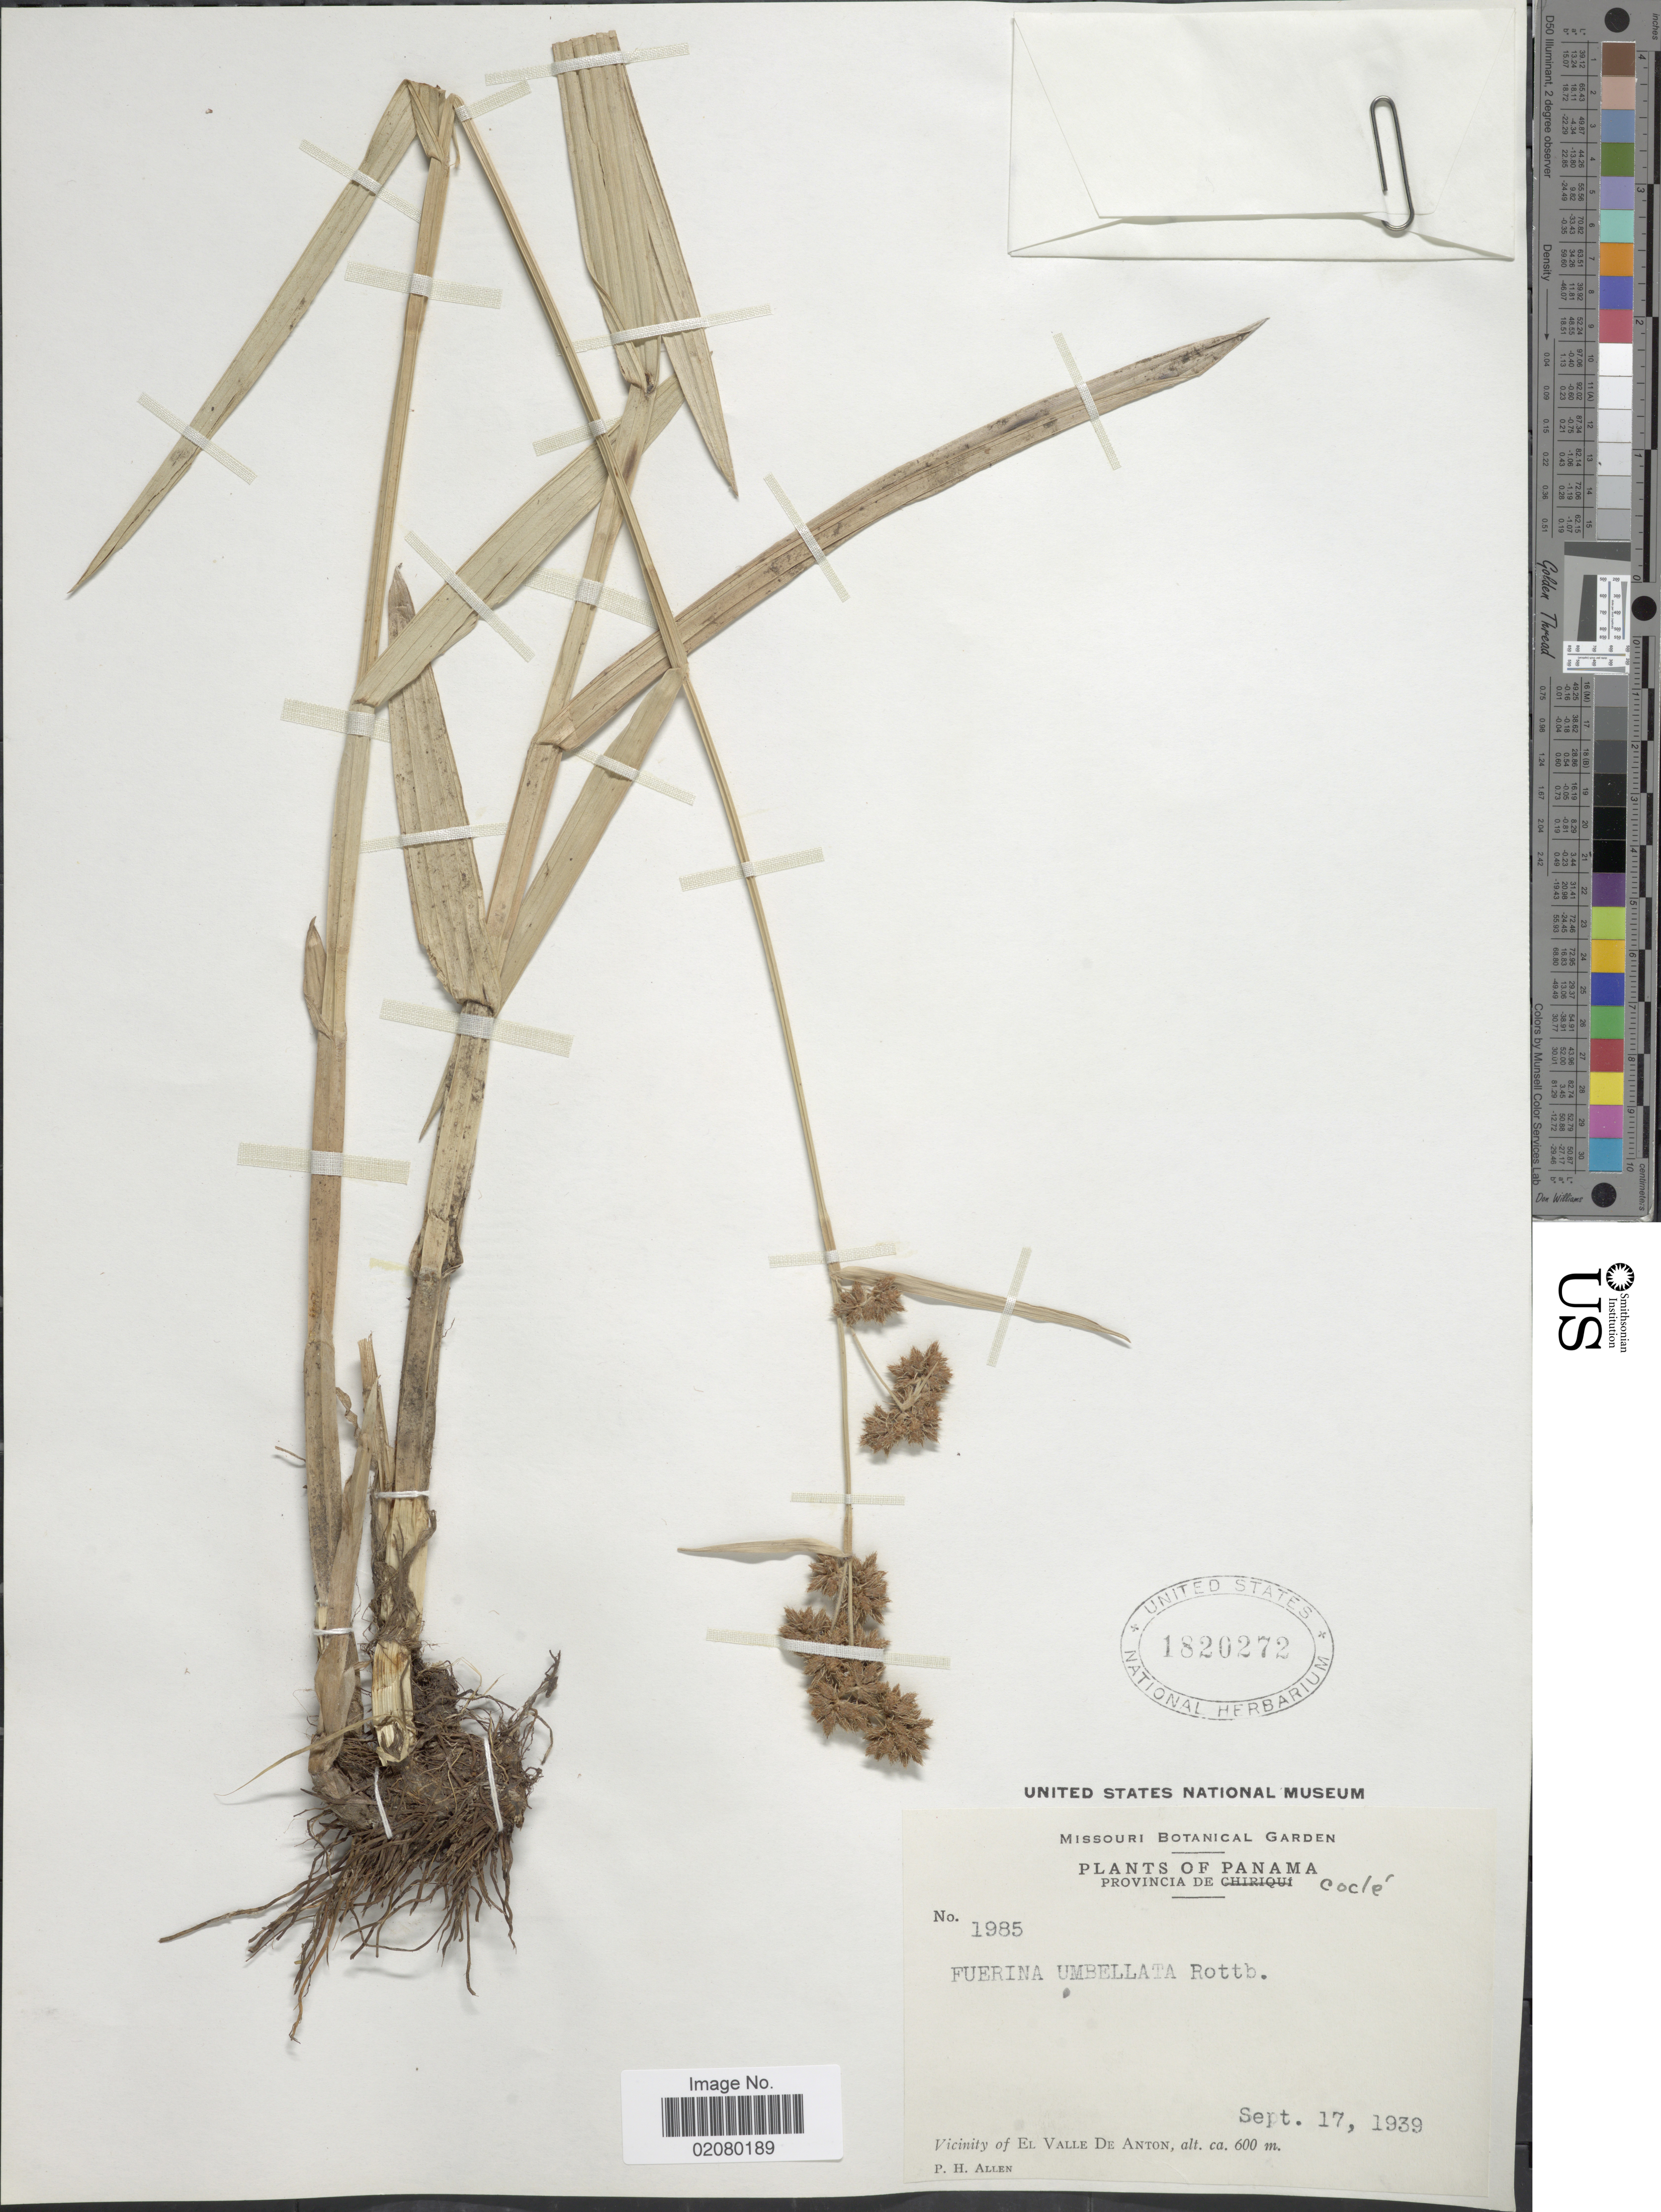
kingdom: Plantae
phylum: Tracheophyta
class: Liliopsida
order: Poales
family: Cyperaceae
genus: Fuirena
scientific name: Fuirena umbellata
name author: Rottb.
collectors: P. H. Allen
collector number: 1985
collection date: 1939-09-17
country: Panama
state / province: Coclé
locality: Provincia de Cocle. Vicinity of El Valle De Anton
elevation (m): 600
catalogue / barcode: US 1820272